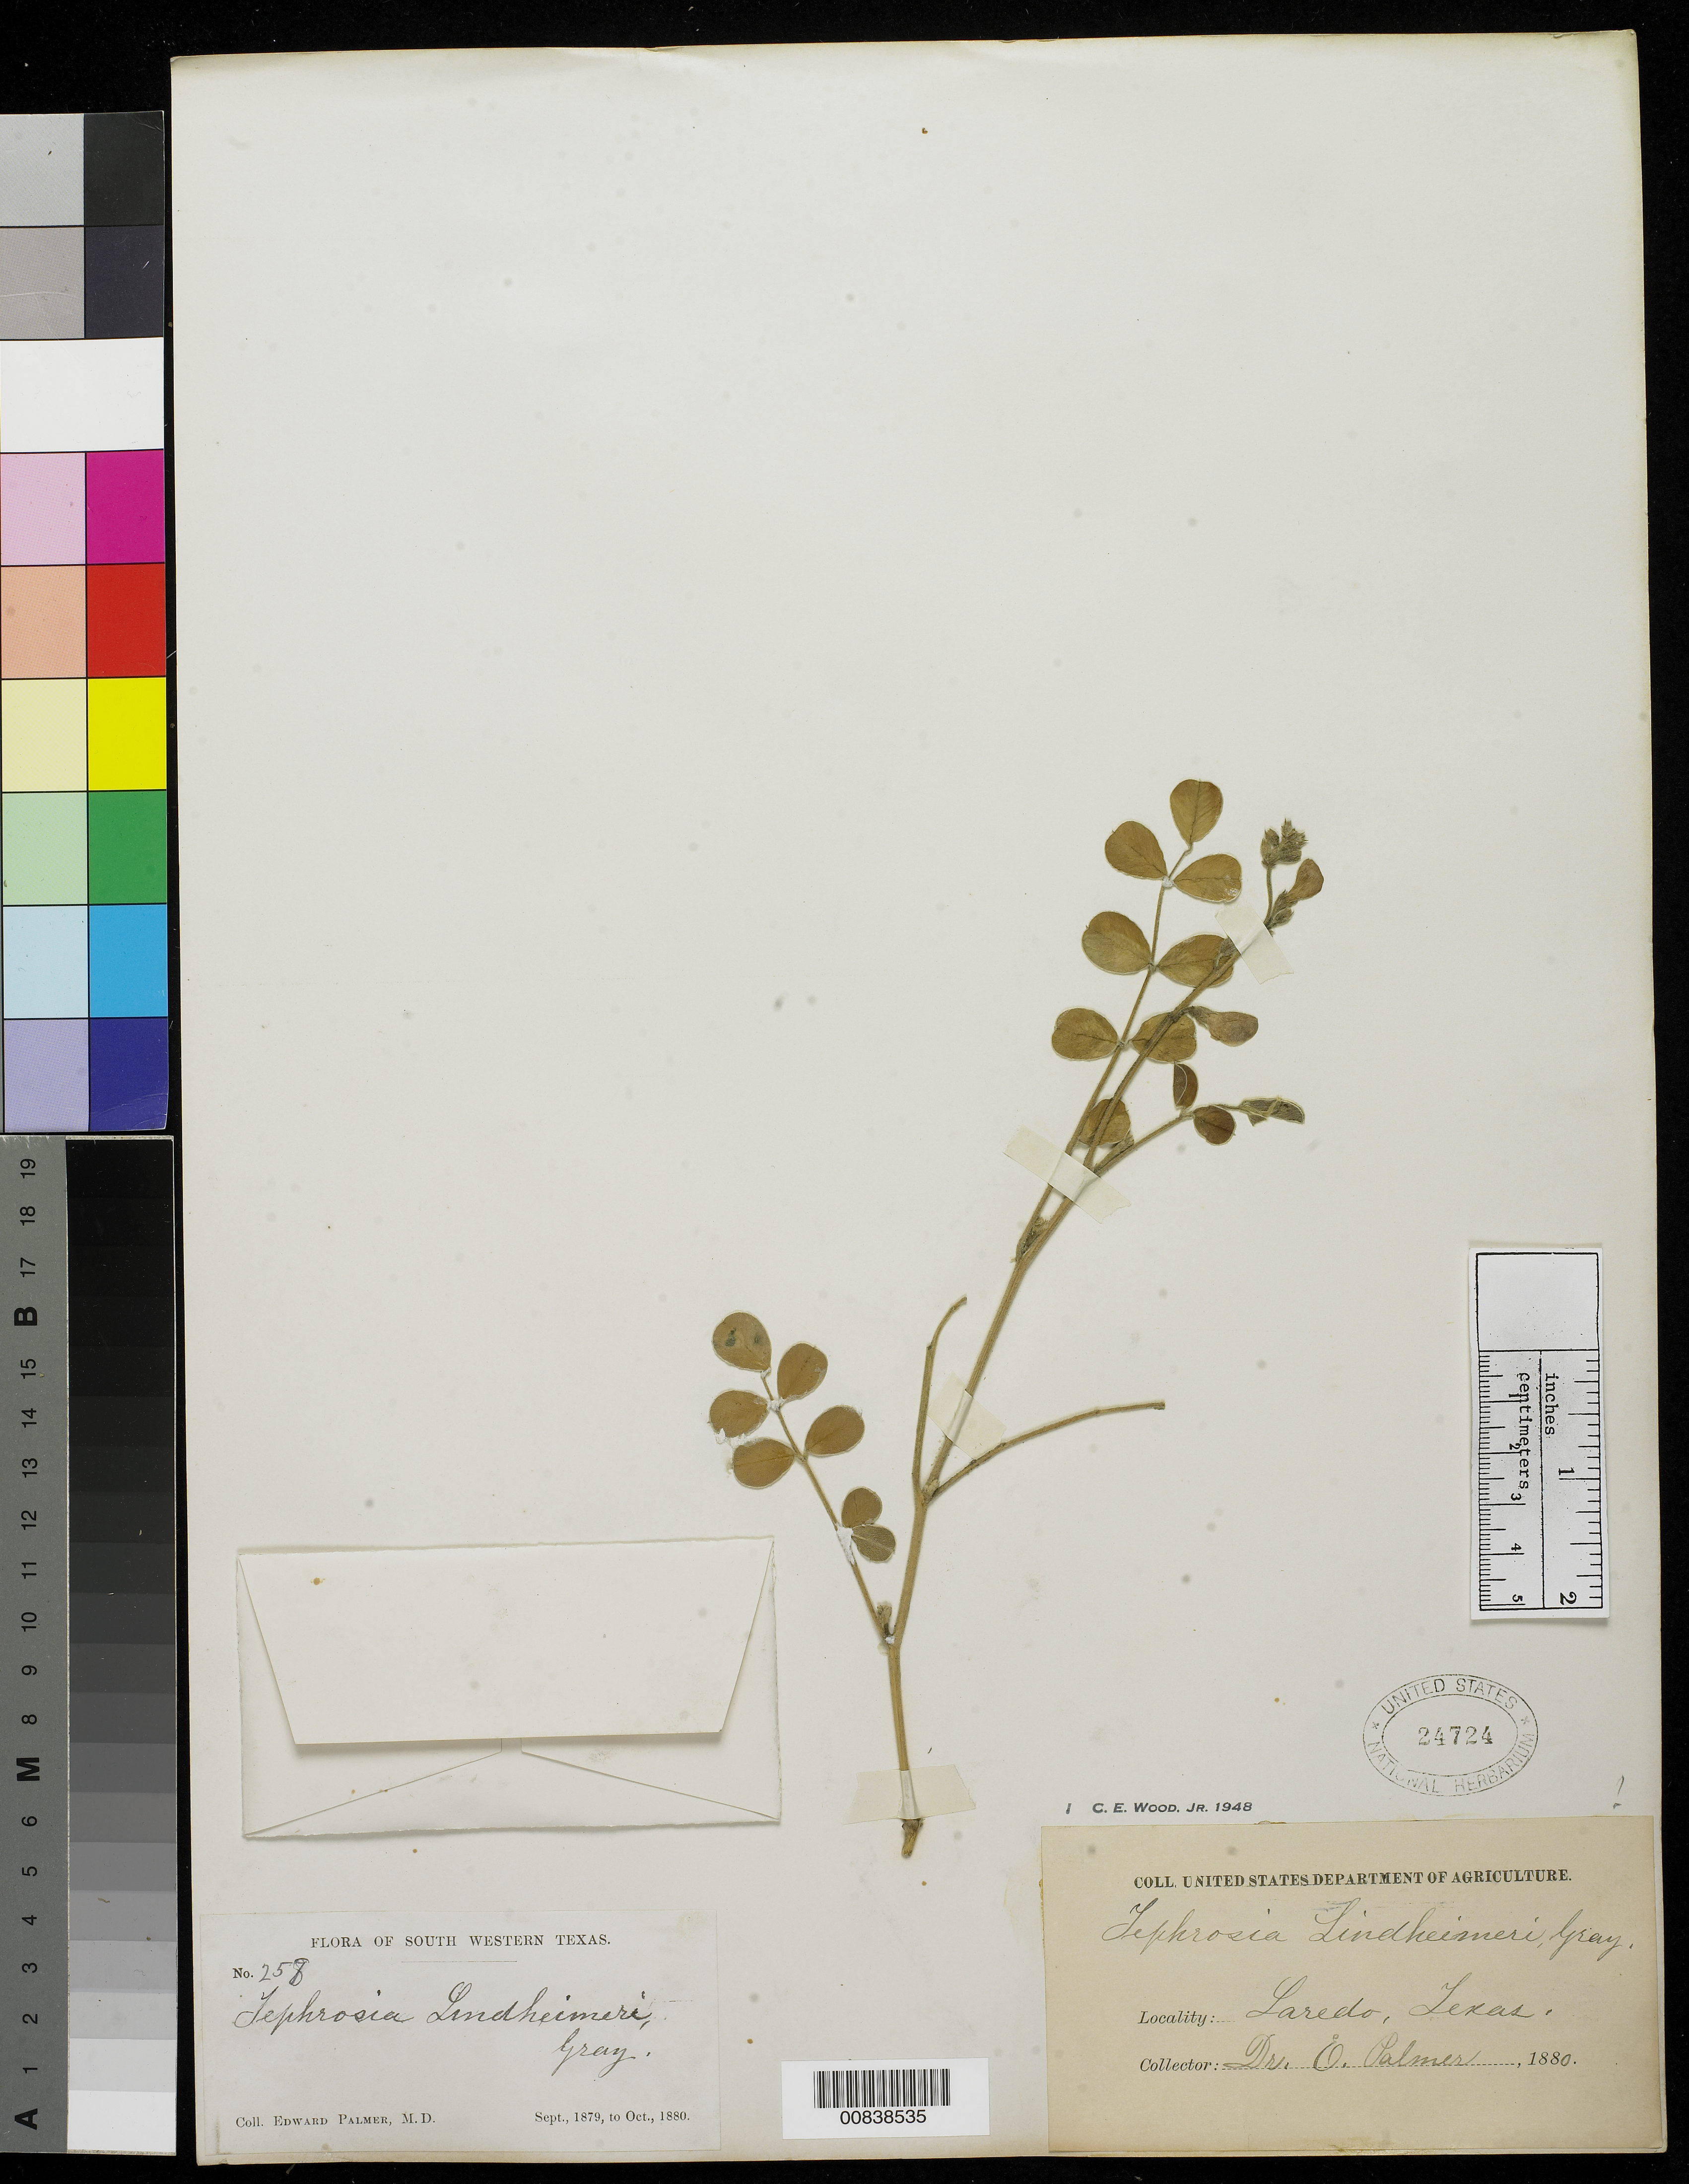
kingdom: Plantae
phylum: Tracheophyta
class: Magnoliopsida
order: Fabales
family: Fabaceae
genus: Tephrosia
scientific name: Tephrosia lindheimeri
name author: A. Gray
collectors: E. Palmer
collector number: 258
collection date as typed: Sep 1879 to -- Oct 1880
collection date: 1879-09/1880-10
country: United States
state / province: Texas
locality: Laredo, Texas.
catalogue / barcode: US 24724